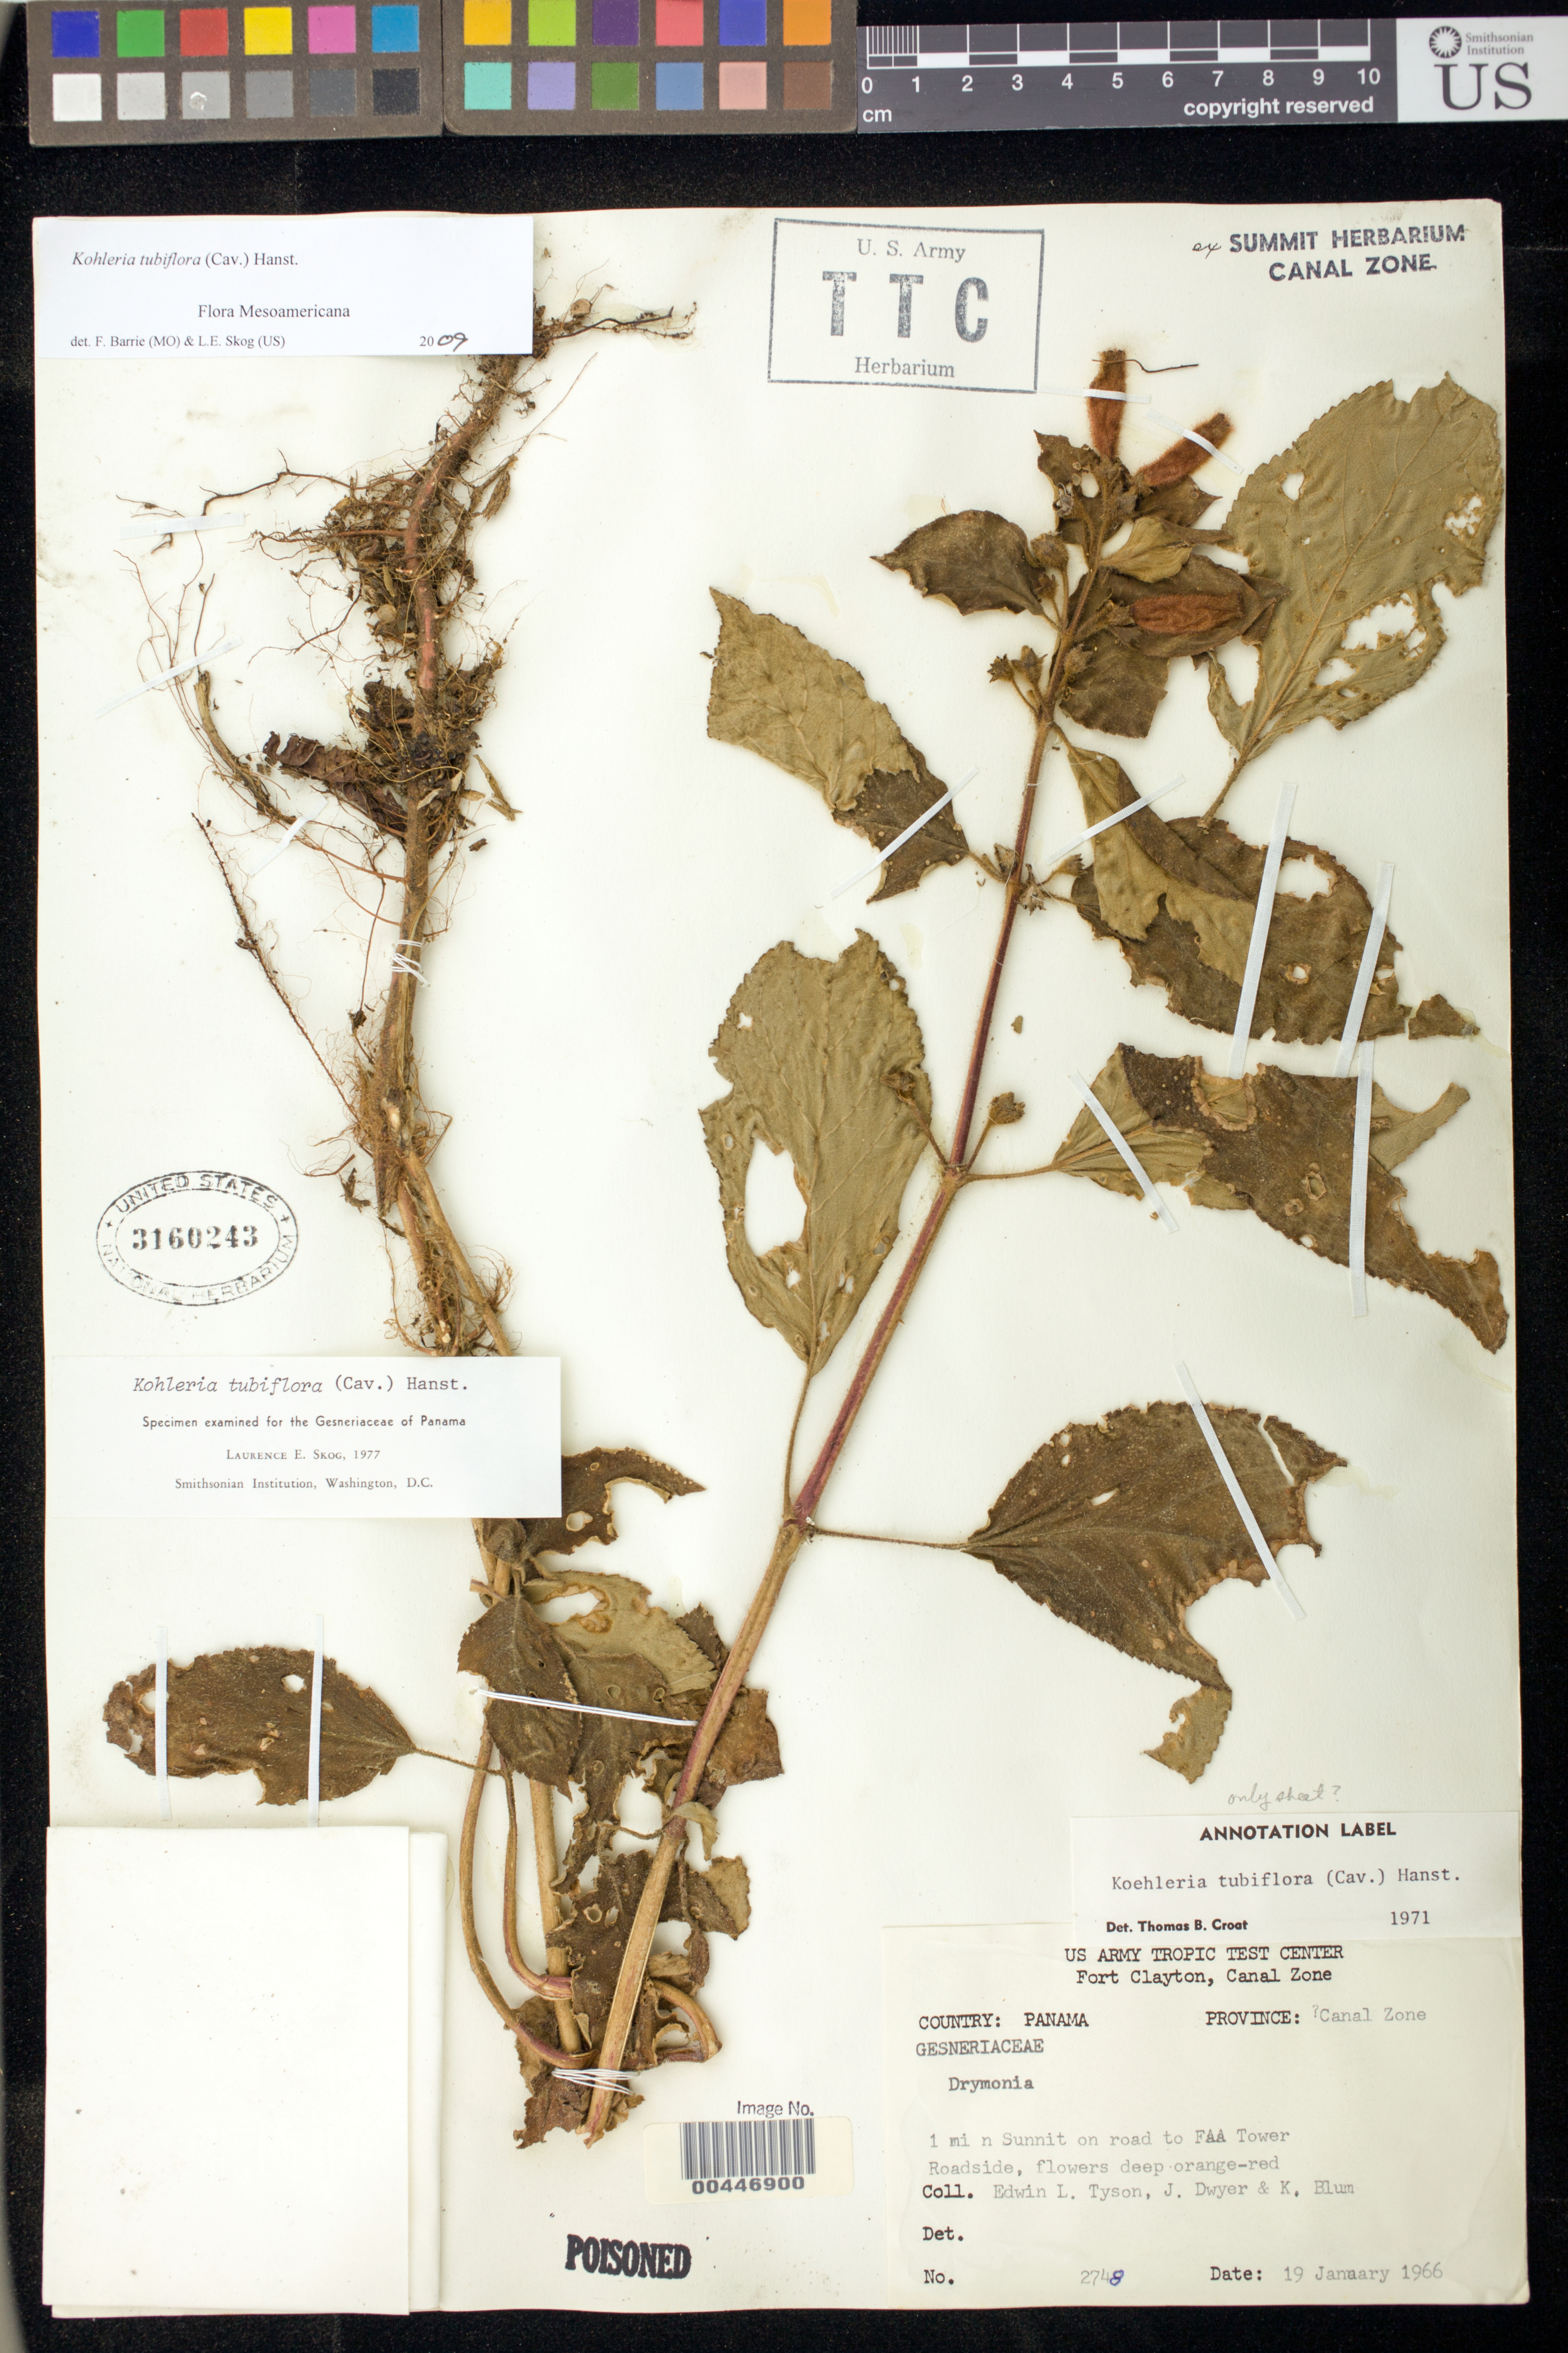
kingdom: Plantae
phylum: Tracheophyta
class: Magnoliopsida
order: Lamiales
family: Gesneriaceae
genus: Kohleria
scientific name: Kohleria tubiflora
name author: (Cav.) Hanst.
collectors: E. L. Tyson, J. Dwyer & K. Blum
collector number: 2748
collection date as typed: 19 Jan 1966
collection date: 1966-01-19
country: Panama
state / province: Panamá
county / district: Canal Zone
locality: Fort Clayton, N of FAA Tower, US Army Topic Test Center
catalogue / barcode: US 3160243